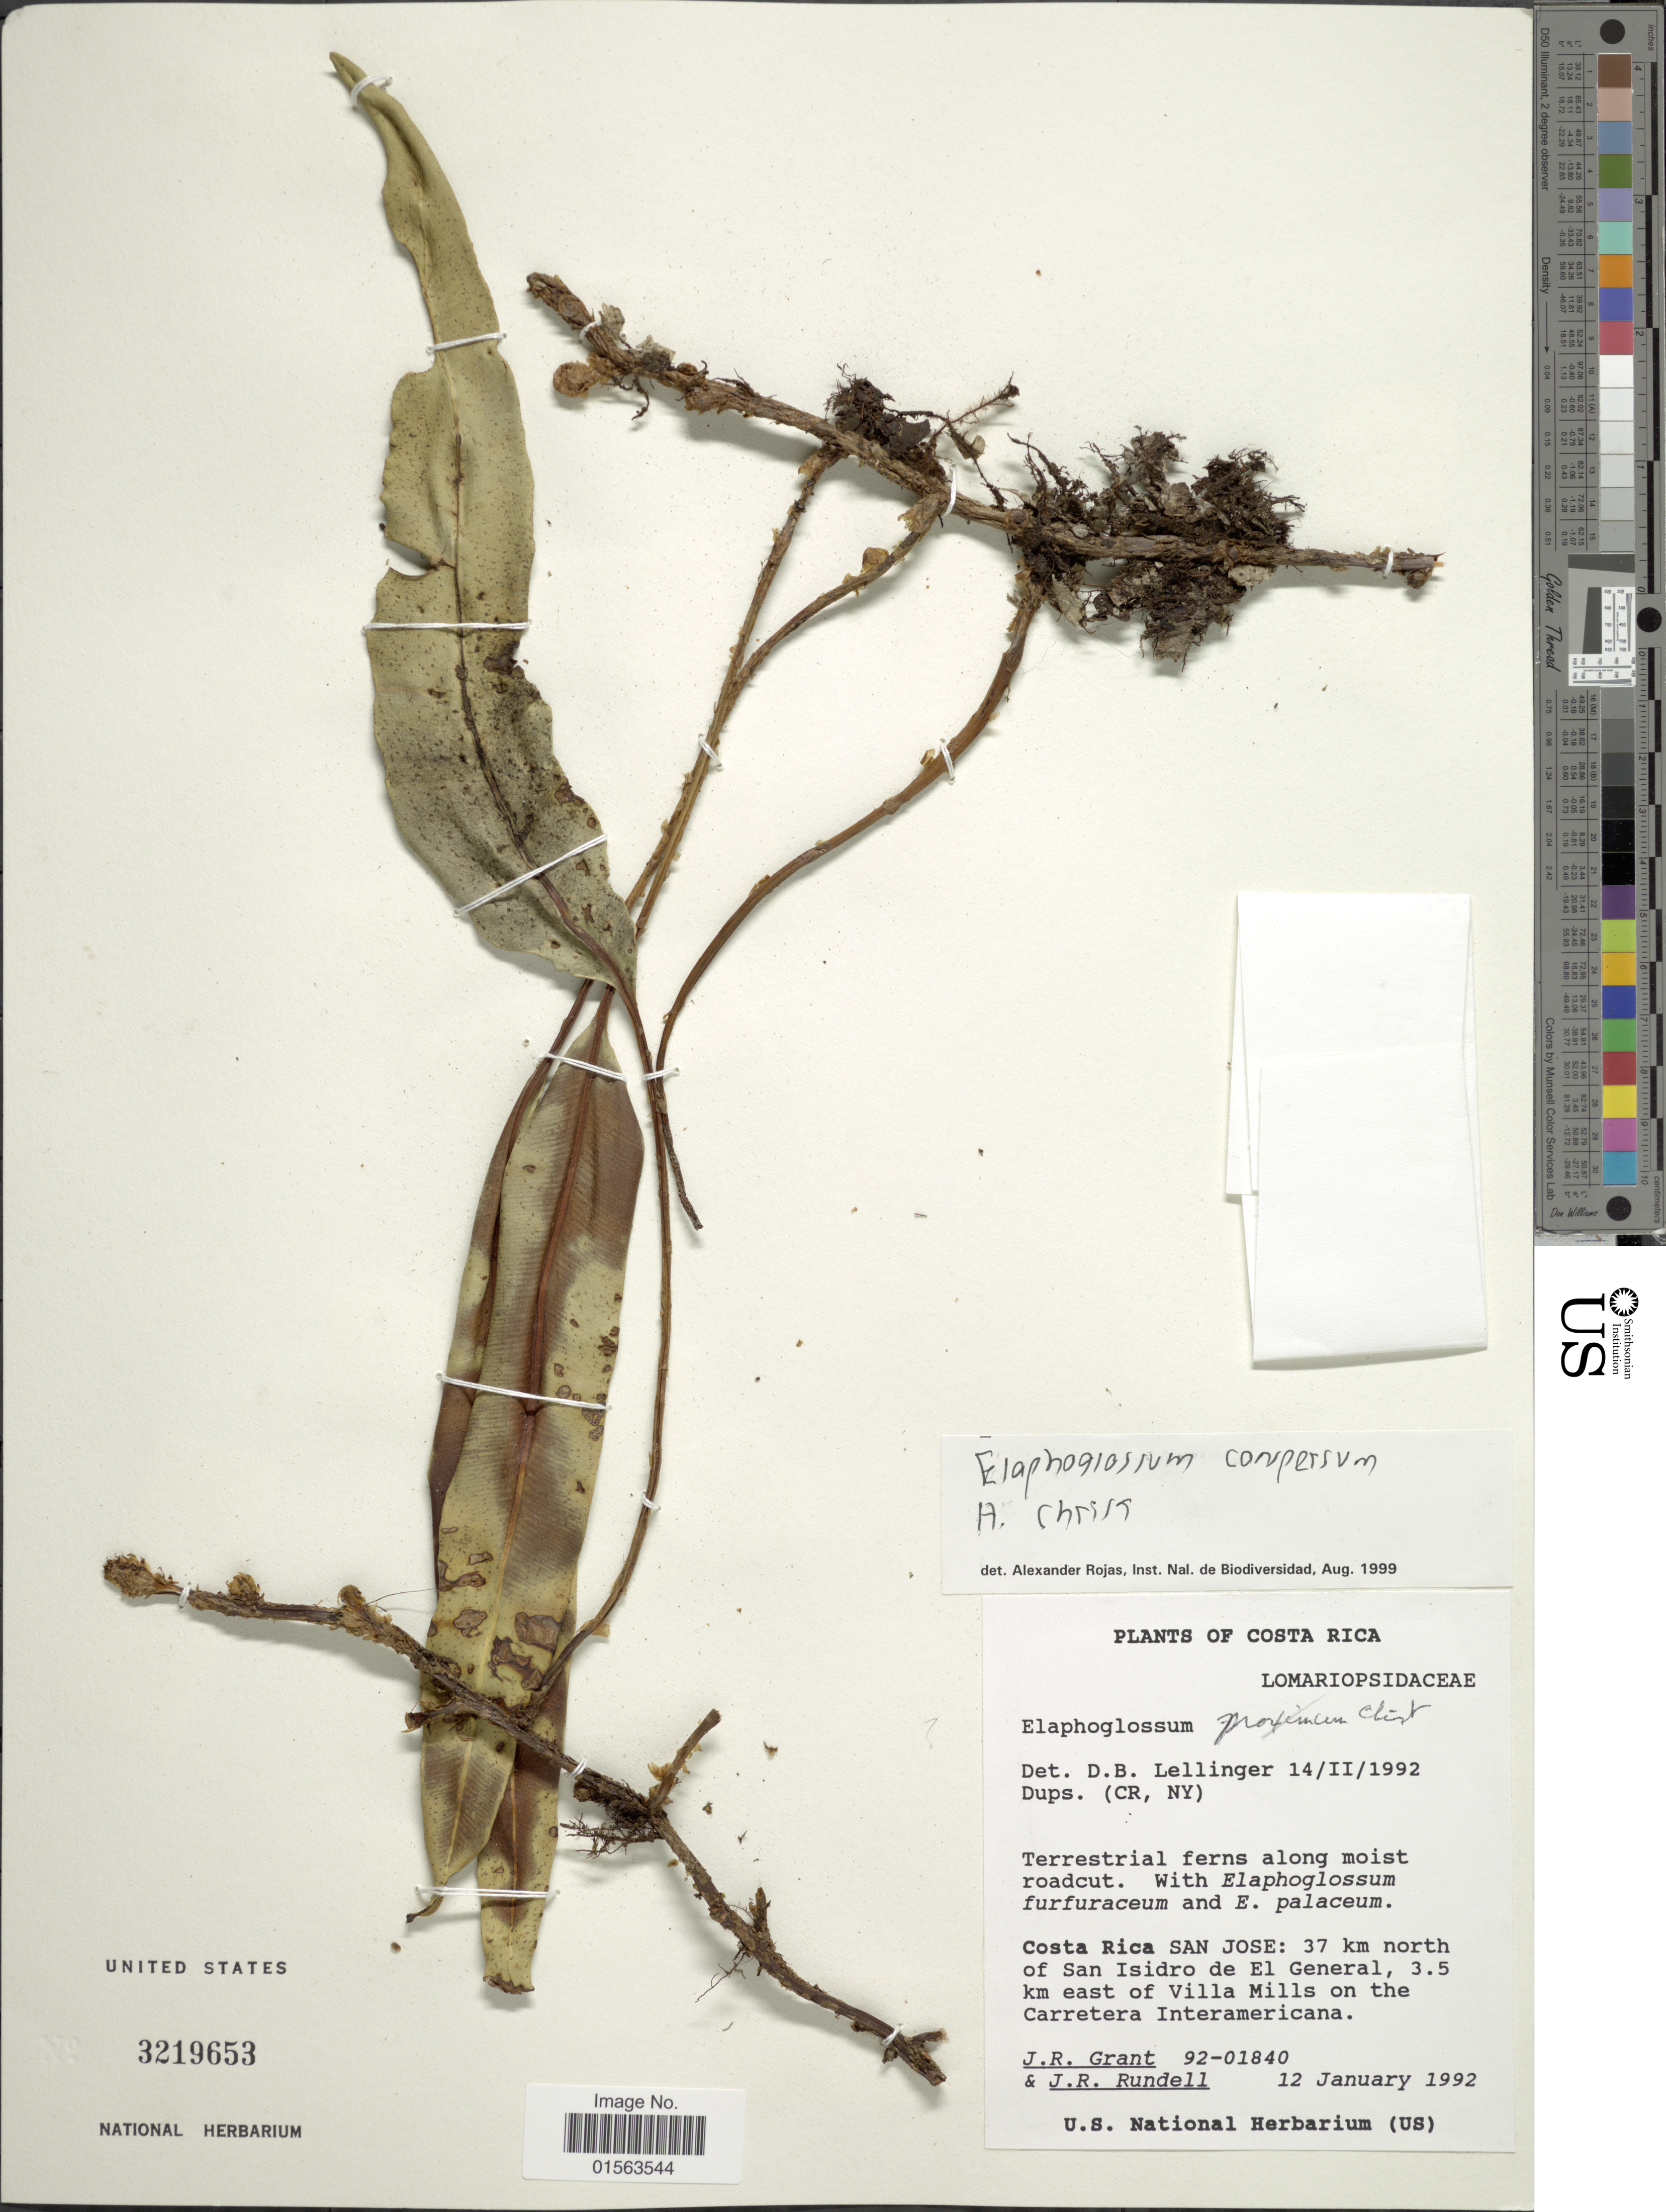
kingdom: Plantae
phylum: Tracheophyta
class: Polypodiopsida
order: Polypodiales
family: Dryopteridaceae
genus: Elaphoglossum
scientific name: Elaphoglossum conspersum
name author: Christ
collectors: J. Grant & J. R. Rundell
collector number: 92-01840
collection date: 1992-01-12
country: Costa Rica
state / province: San José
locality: Costa Rica, San Jose: 37 km north of SanIsidro de El General, 3.5 km east of Villa Mills on the Carretera Interamericana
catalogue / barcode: US 3219653